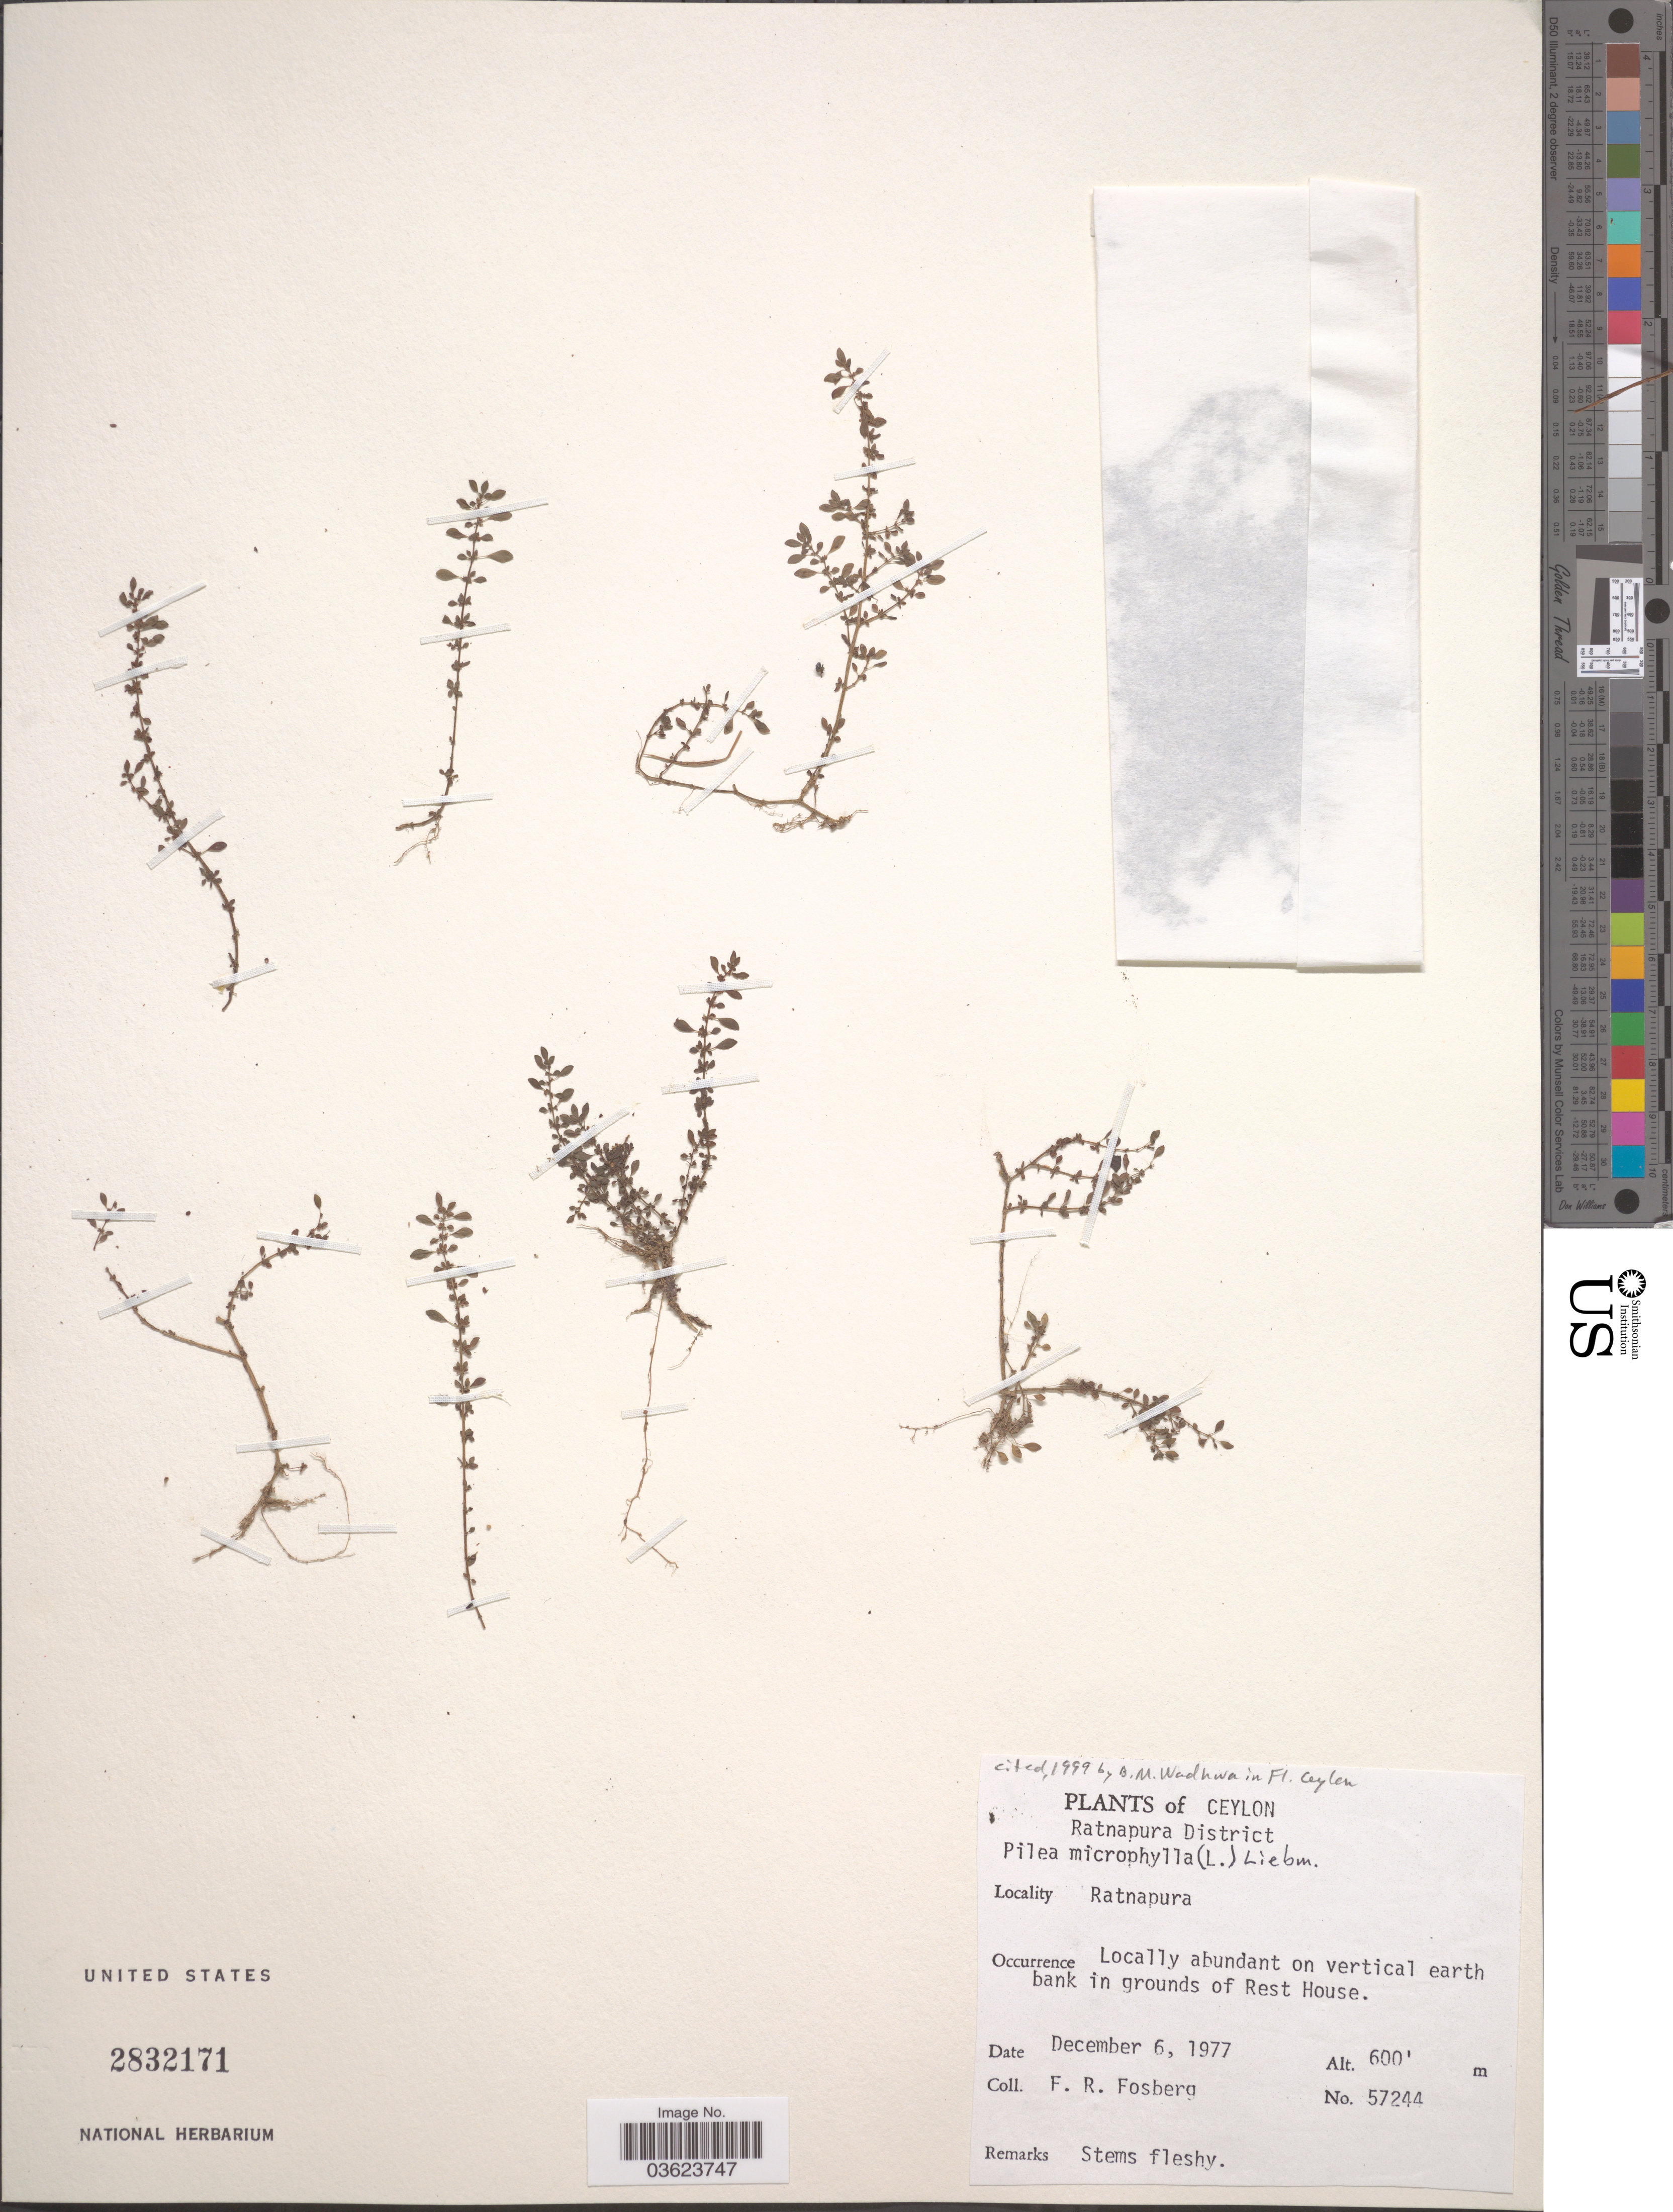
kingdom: Plantae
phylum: Tracheophyta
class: Magnoliopsida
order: Rosales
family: Urticaceae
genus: Pilea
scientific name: Pilea microphylla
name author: (L.) Liebm.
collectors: F. R. Fosberg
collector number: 57244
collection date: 1977-12-06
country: Sri Lanka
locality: Ceylon, Ratnapura District. Ratnapura. Locally abundant on vertical earth bank in grounds of Rest House.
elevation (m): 183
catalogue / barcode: US 2832171